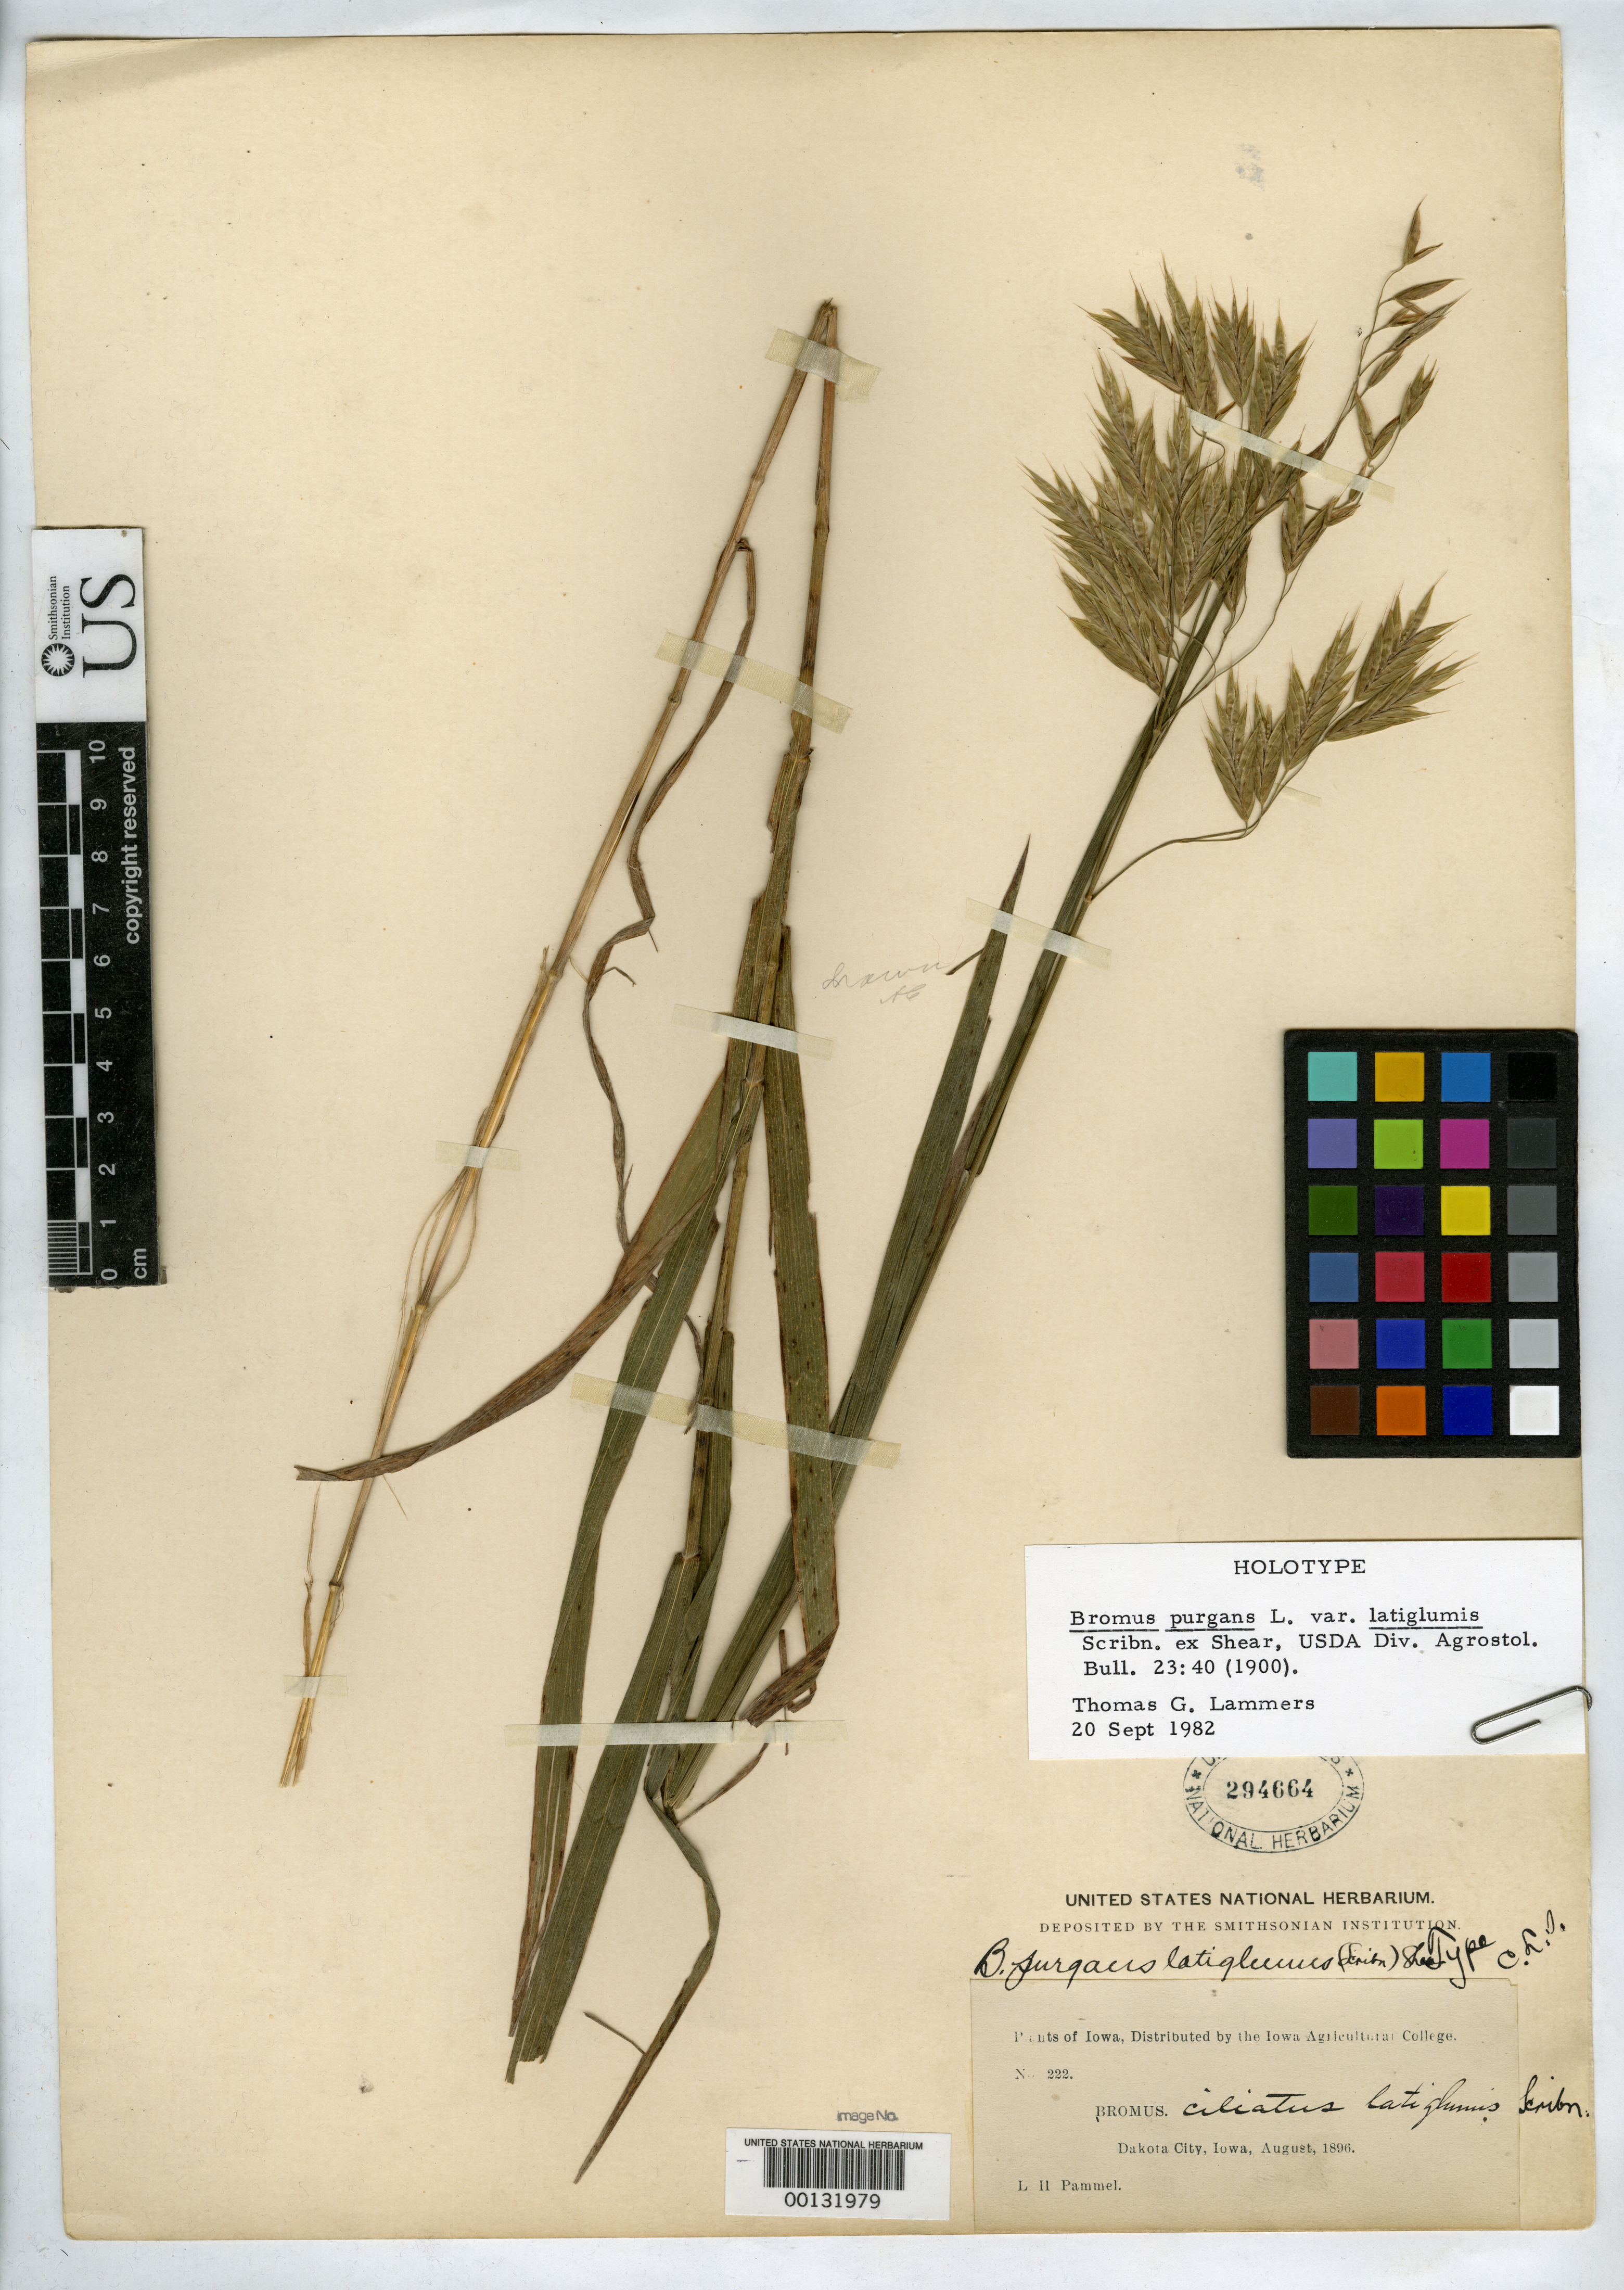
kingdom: Plantae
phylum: Tracheophyta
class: Liliopsida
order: Poales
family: Poaceae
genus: Bromus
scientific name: Bromus purgans var. latiglumis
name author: Shear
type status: Isotype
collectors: L. Pammel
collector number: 222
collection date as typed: Aug 1896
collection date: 1896-08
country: United States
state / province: Iowa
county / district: Humboldt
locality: Dakota City.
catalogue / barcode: US 294664